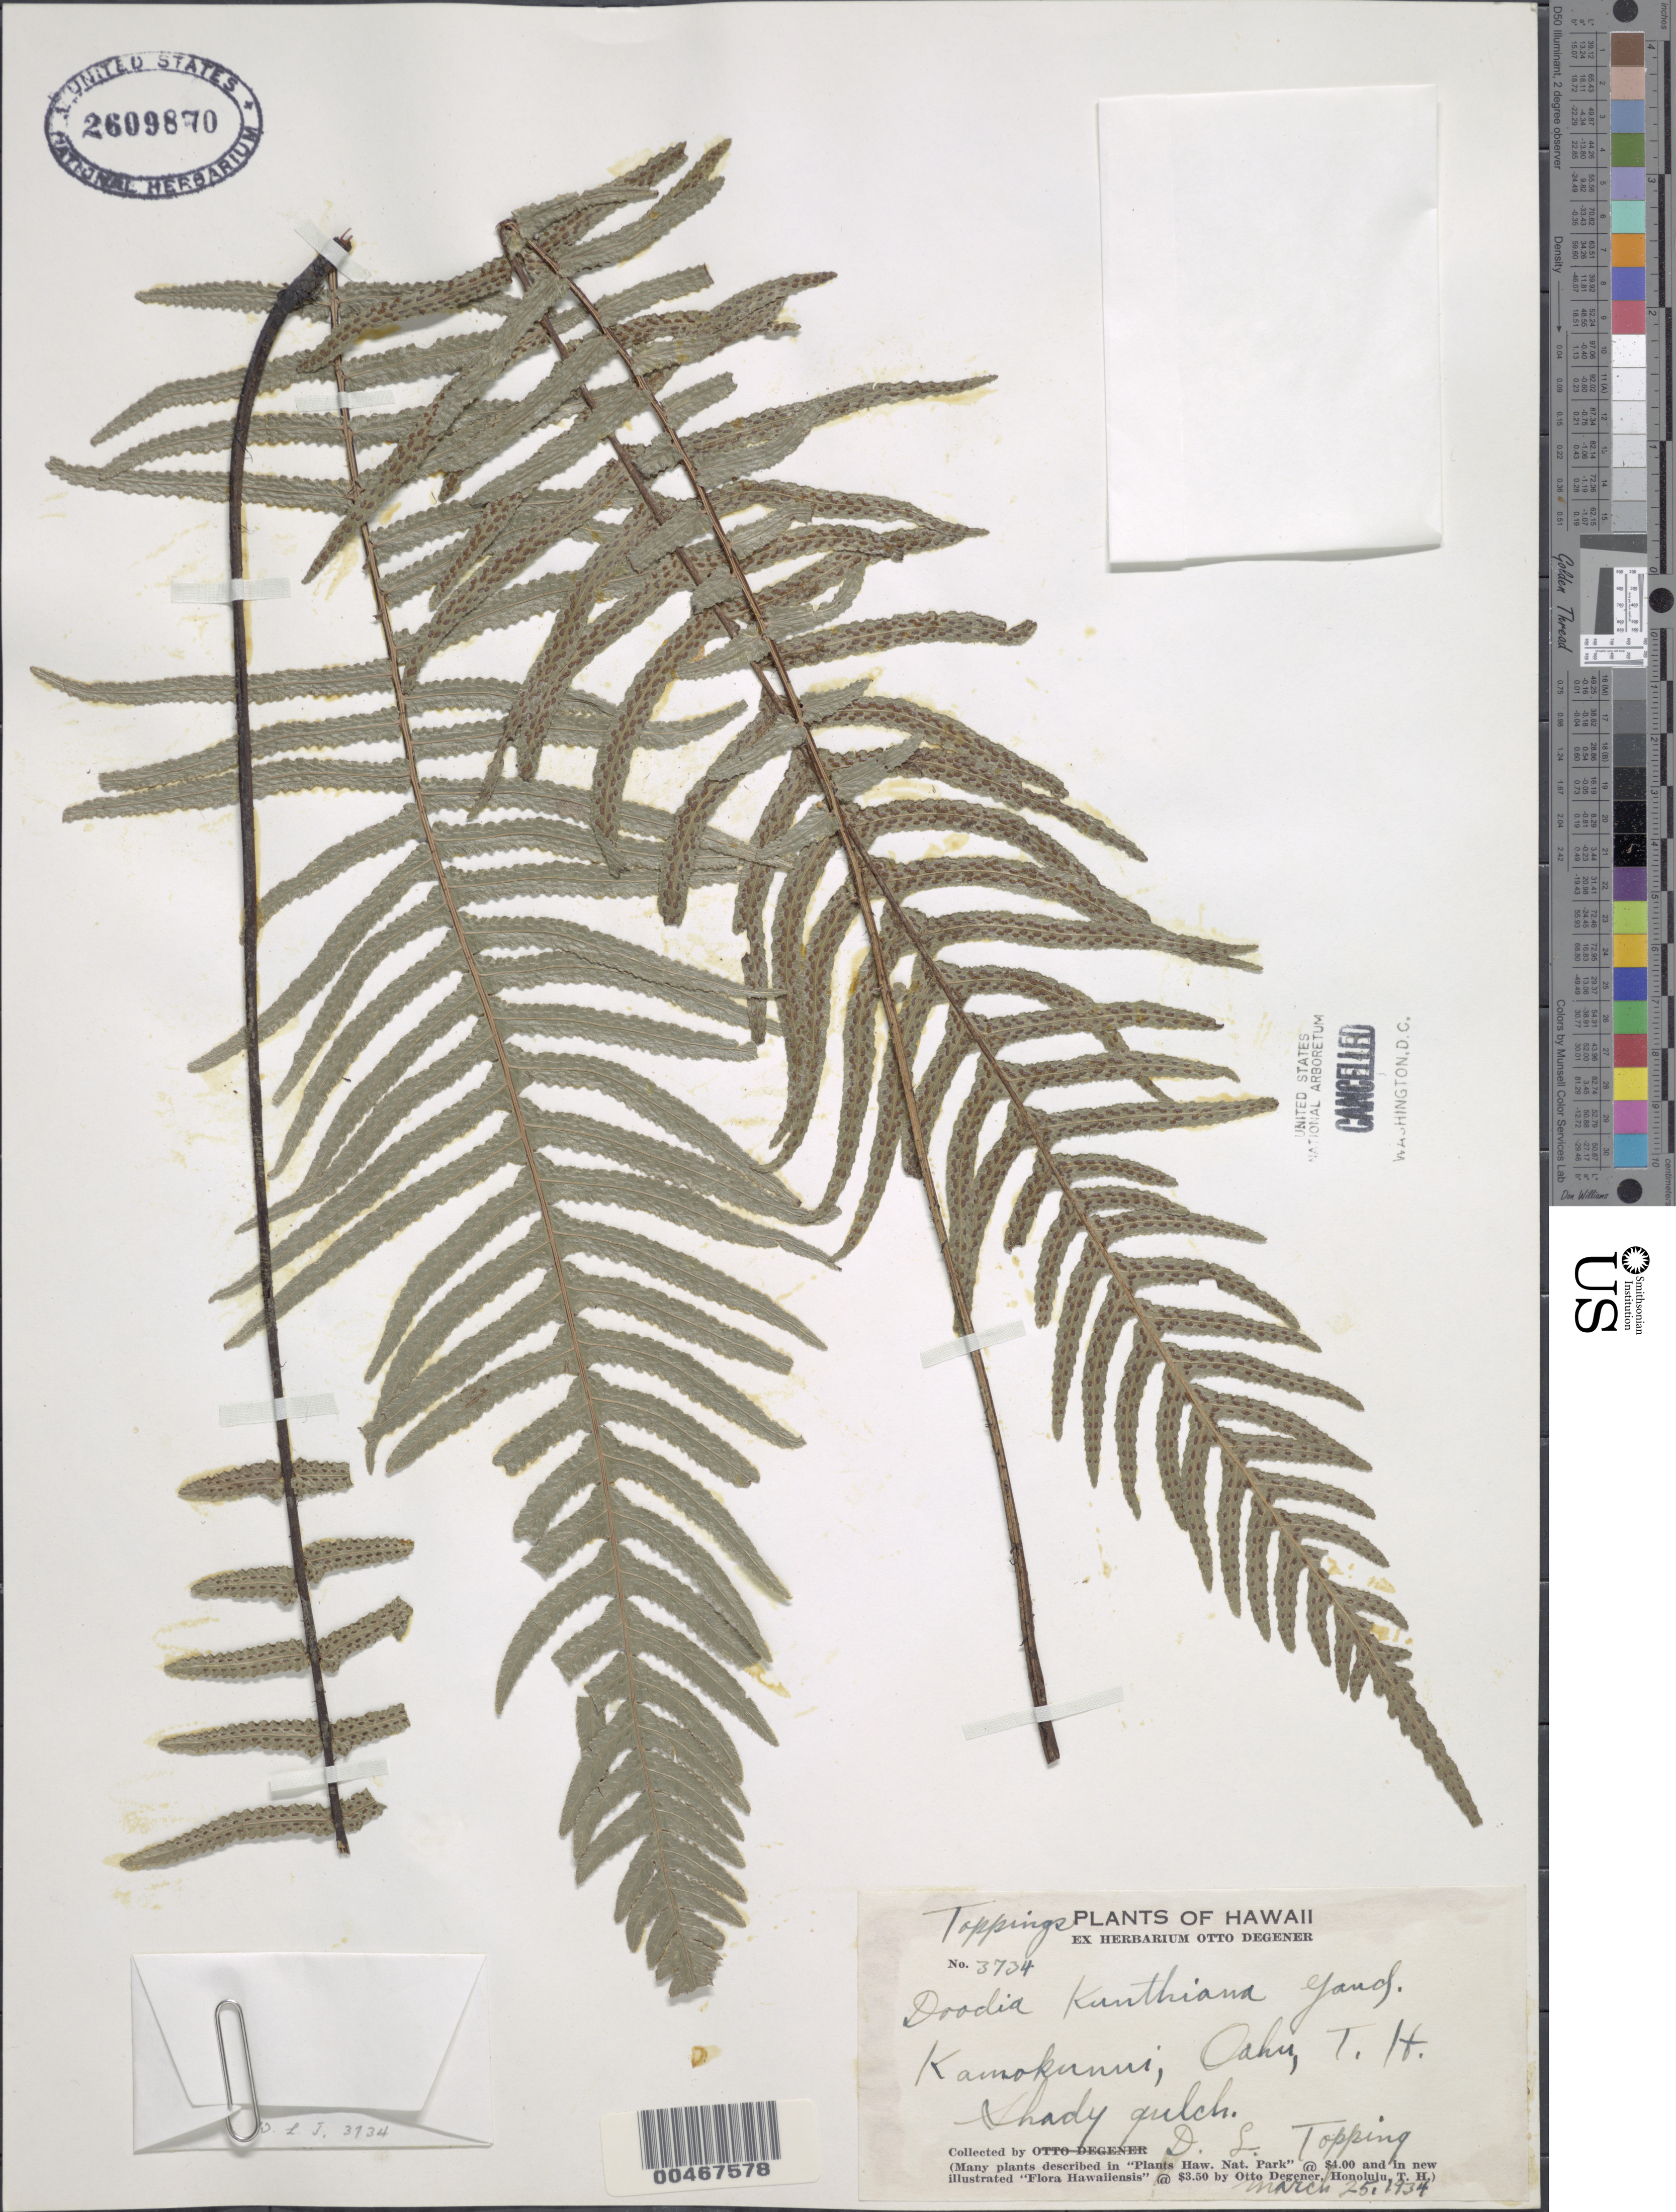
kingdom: Plantae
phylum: Tracheophyta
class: Polypodiopsida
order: Polypodiales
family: Blechnaceae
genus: Doodia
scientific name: Doodia kunthiana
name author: Gaudich.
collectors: D. L. Topping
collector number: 3734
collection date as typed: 25 Mar 1934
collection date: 1934-03-25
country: United States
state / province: Hawaii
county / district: Honolulu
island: Oahu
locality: Kamokunui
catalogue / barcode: US 2609870